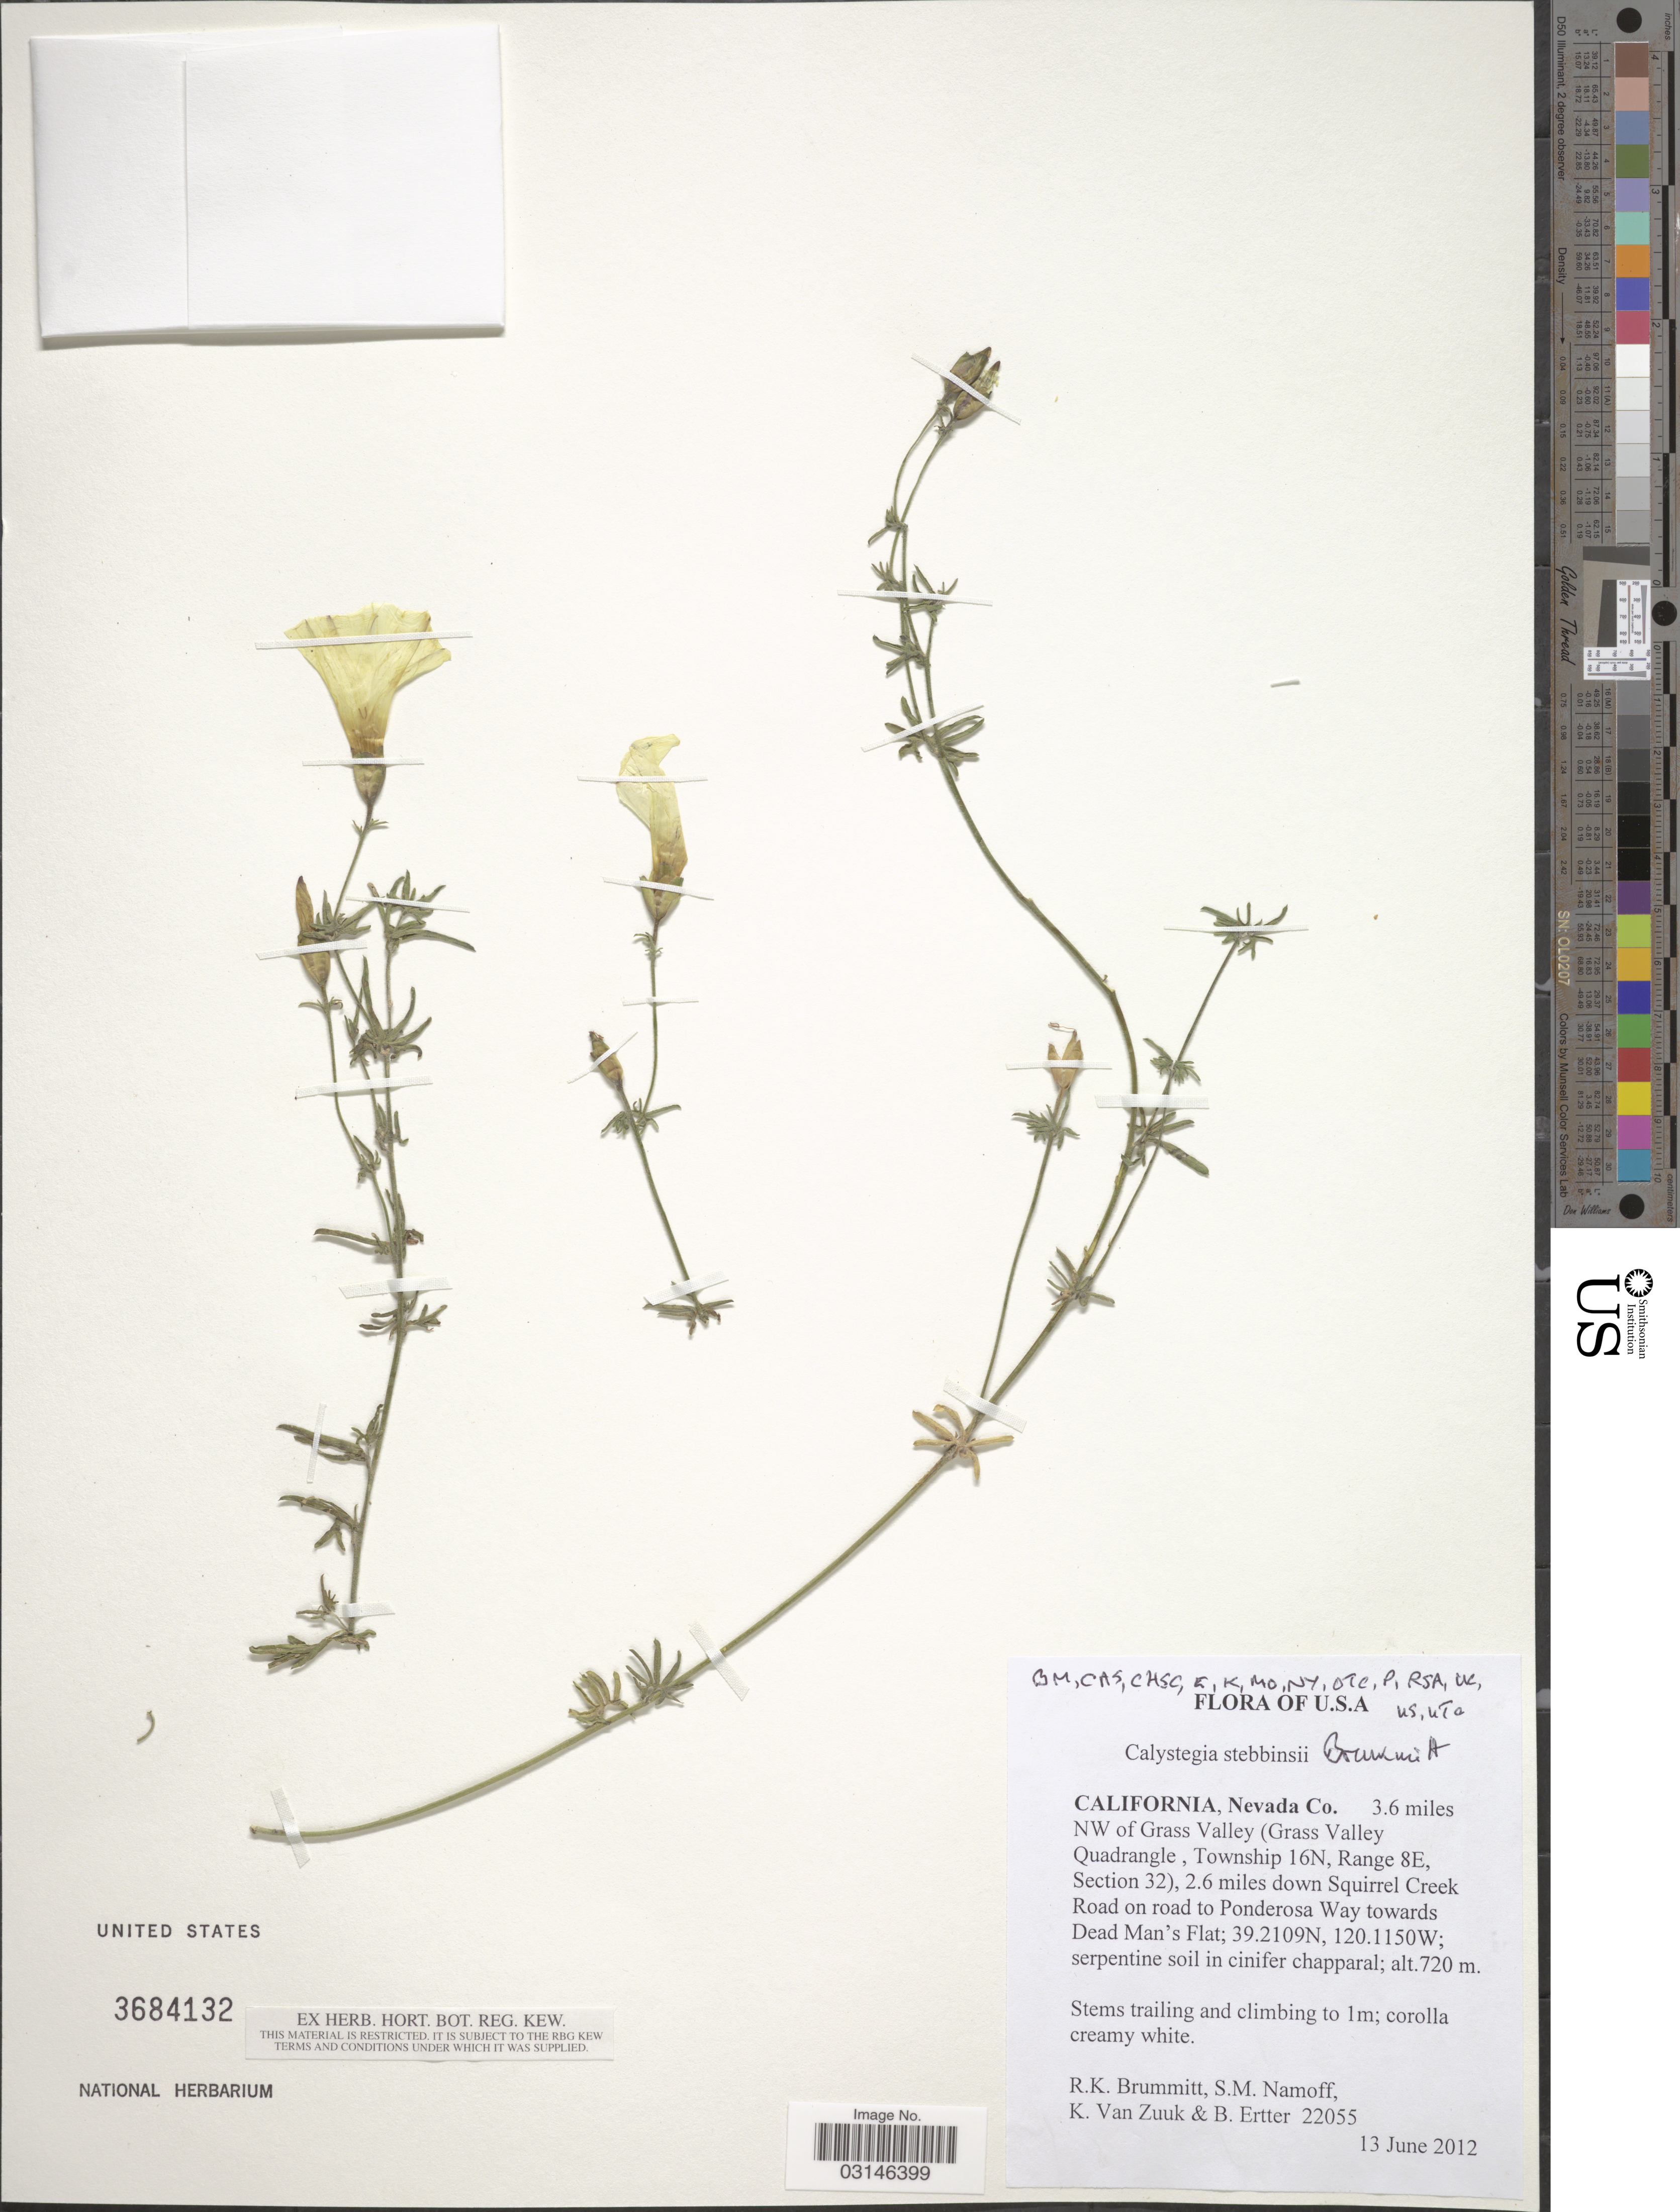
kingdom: Plantae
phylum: Tracheophyta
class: Magnoliopsida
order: Solanales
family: Convolvulaceae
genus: Calystegia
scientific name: Calystegia stebbinsii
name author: Brummitt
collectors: R. K. Brummitt, S. M. Namoff, K. Zuuk & B. Ertter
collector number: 22055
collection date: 2012-06-13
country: United States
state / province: California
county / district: Nevada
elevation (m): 720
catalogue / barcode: US 3684132